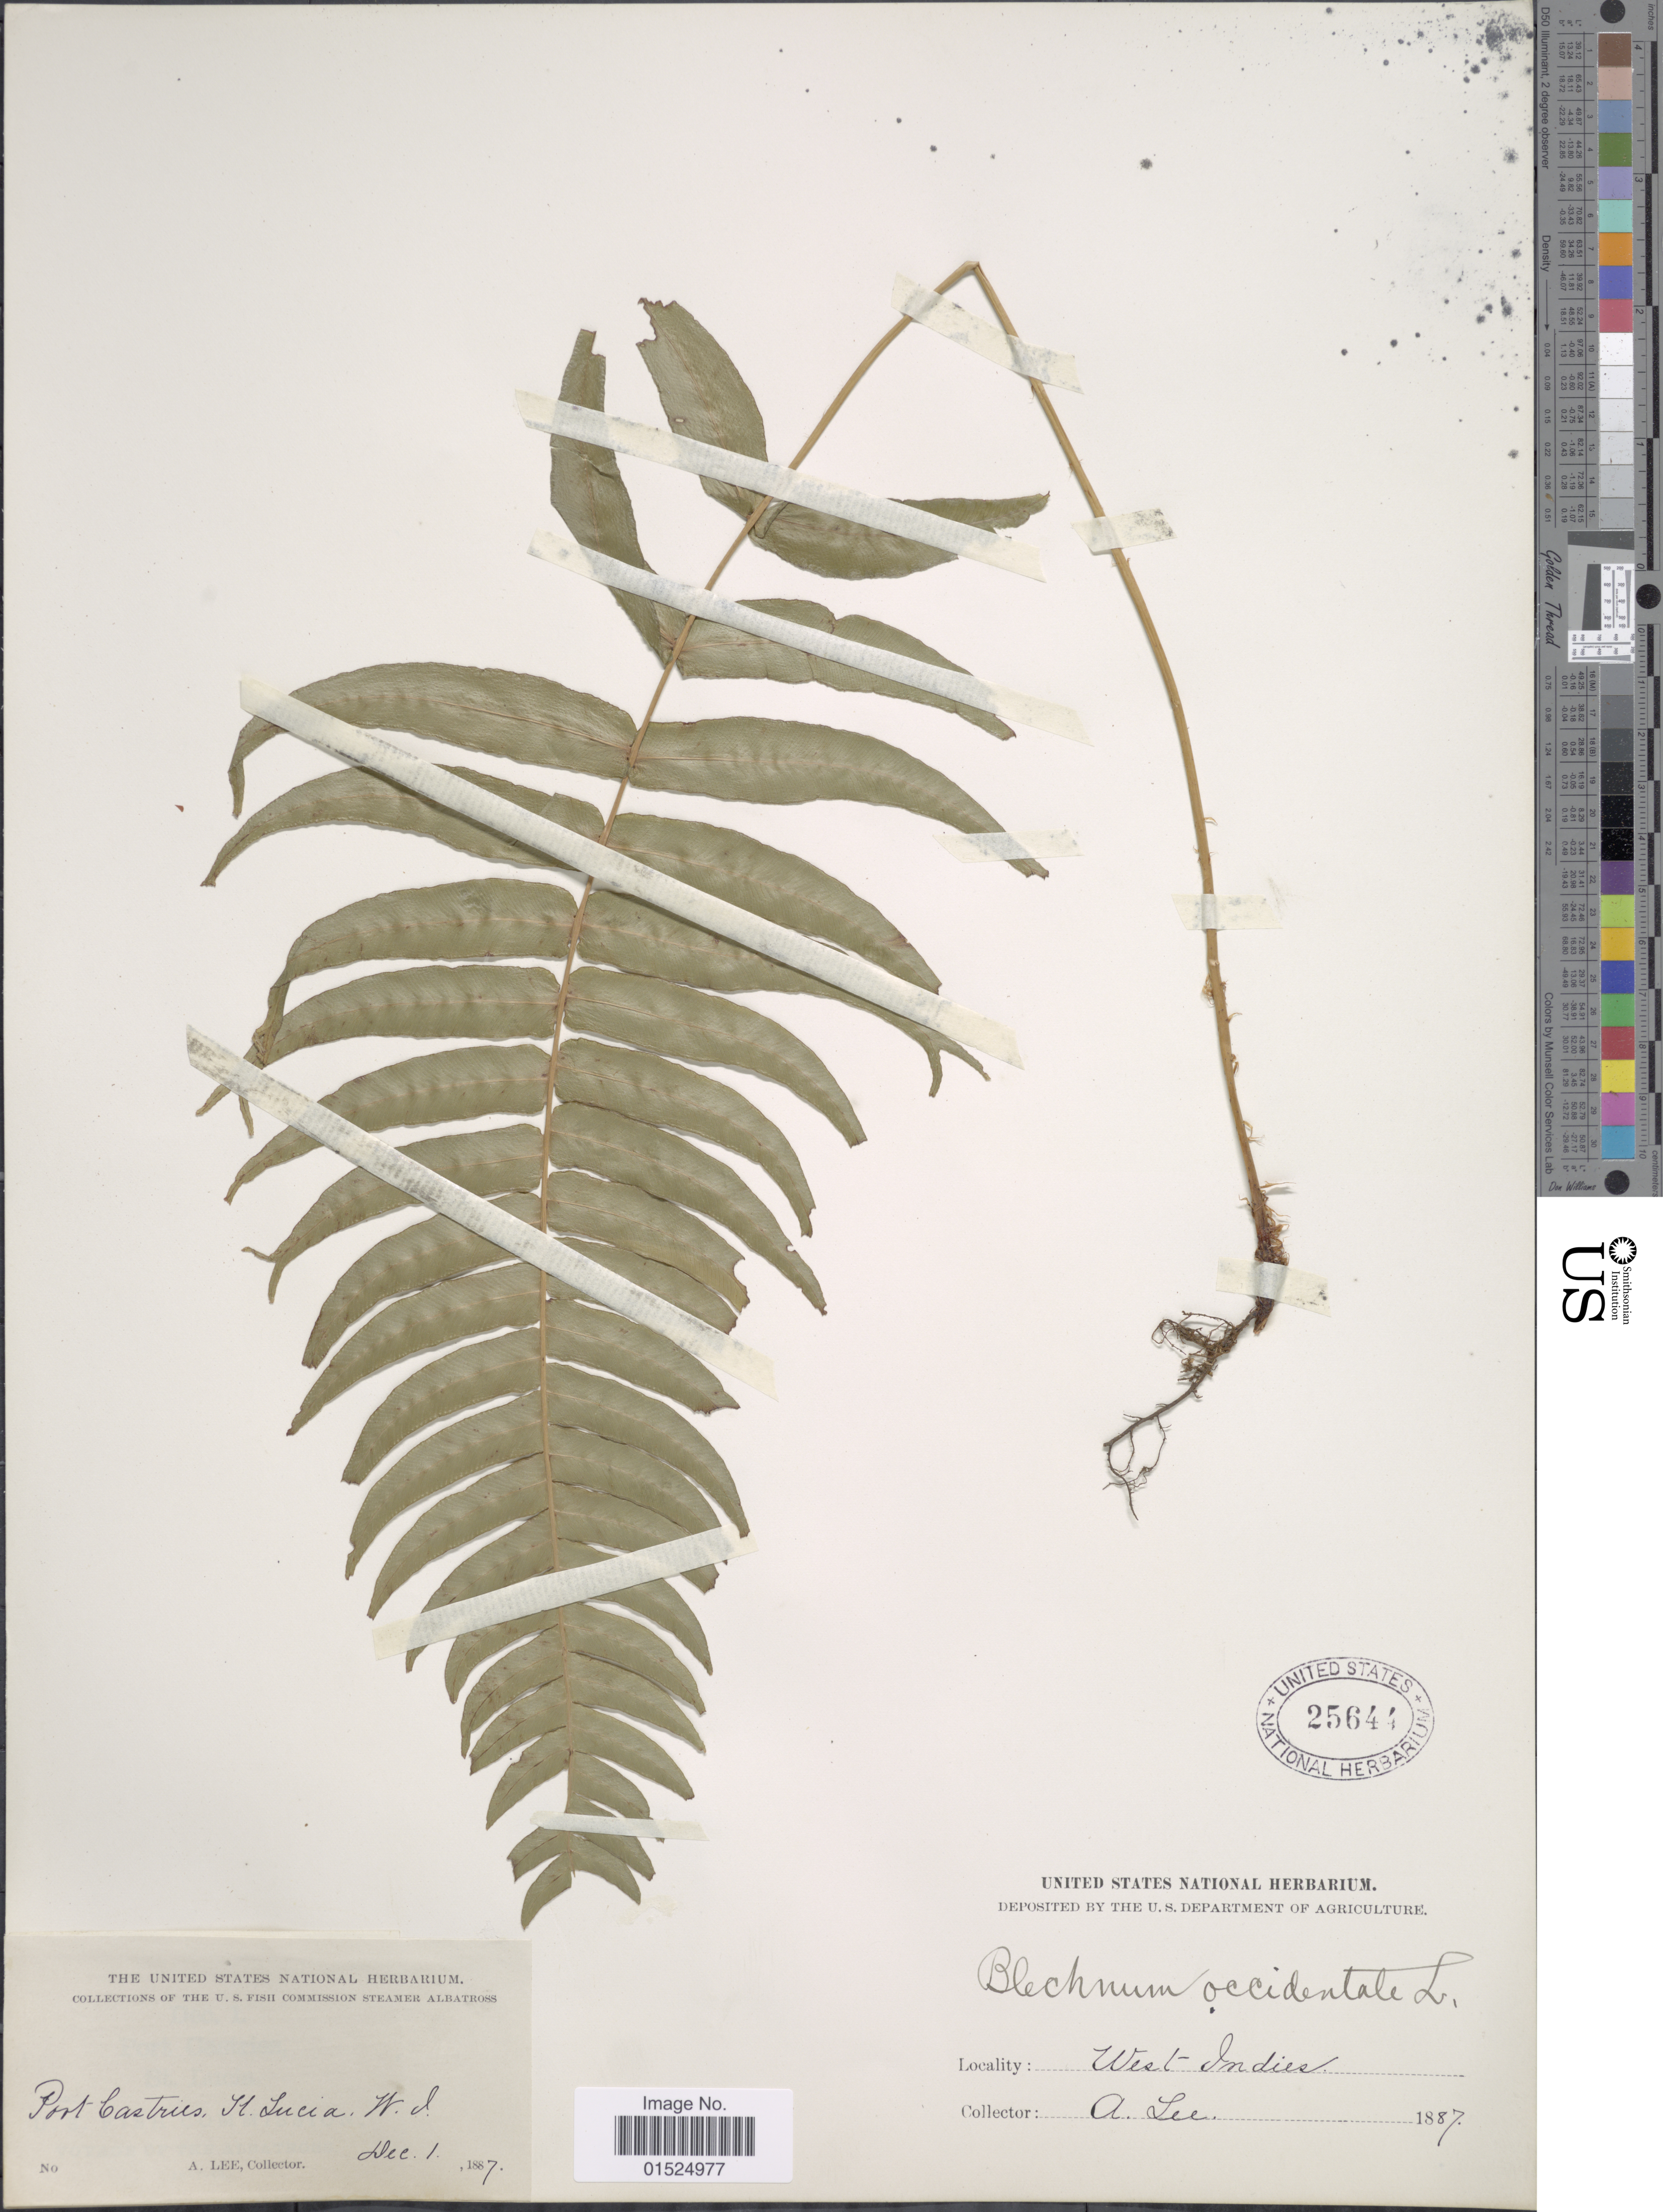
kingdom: Plantae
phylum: Tracheophyta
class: Polypodiopsida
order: Polypodiales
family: Blechnaceae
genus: Blechnum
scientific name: Blechnum occidentale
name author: L.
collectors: A. Lee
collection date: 1887-12-01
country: St. Lucia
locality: Port Castries ST. Lucia W. I.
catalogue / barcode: US 25644